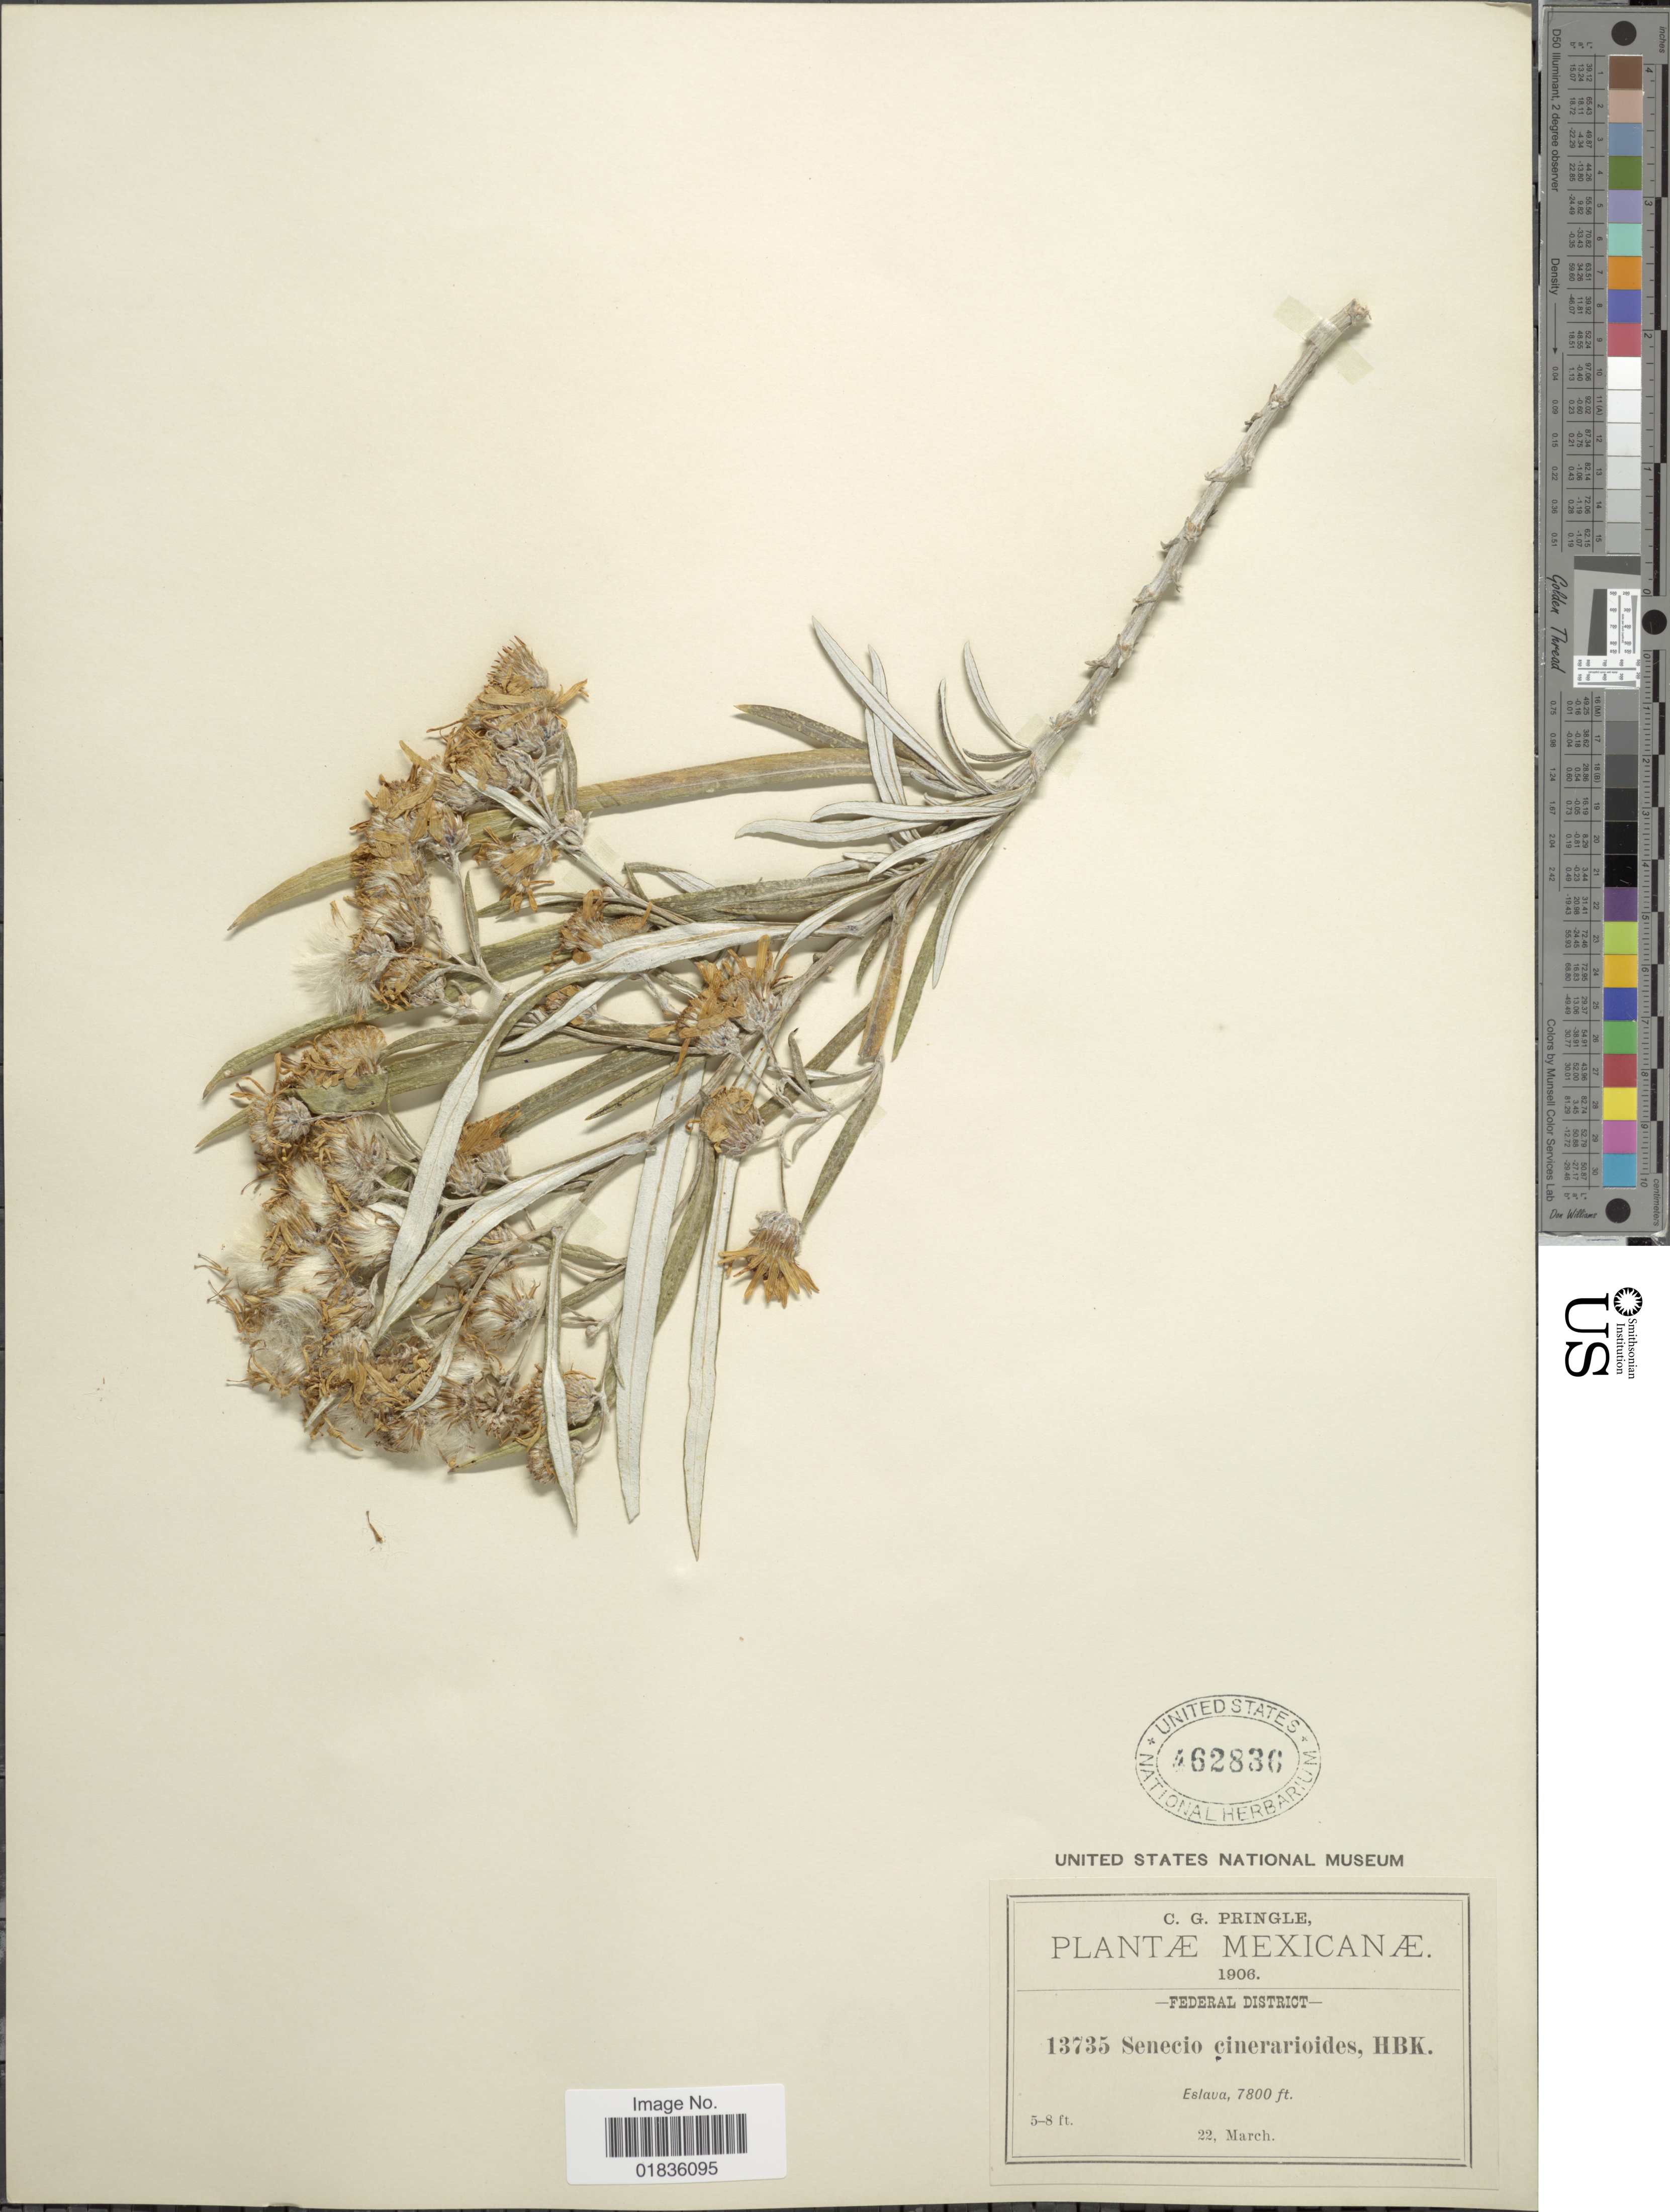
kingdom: Plantae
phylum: Tracheophyta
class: Magnoliopsida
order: Asterales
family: Asteraceae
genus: Senecio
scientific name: Senecio cinerarioides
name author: Kunth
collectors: C. G. Pringle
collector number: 13735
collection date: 1906-03-22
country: Mexico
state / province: Distrito Federal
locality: Eslava.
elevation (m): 2377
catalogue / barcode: US 462836